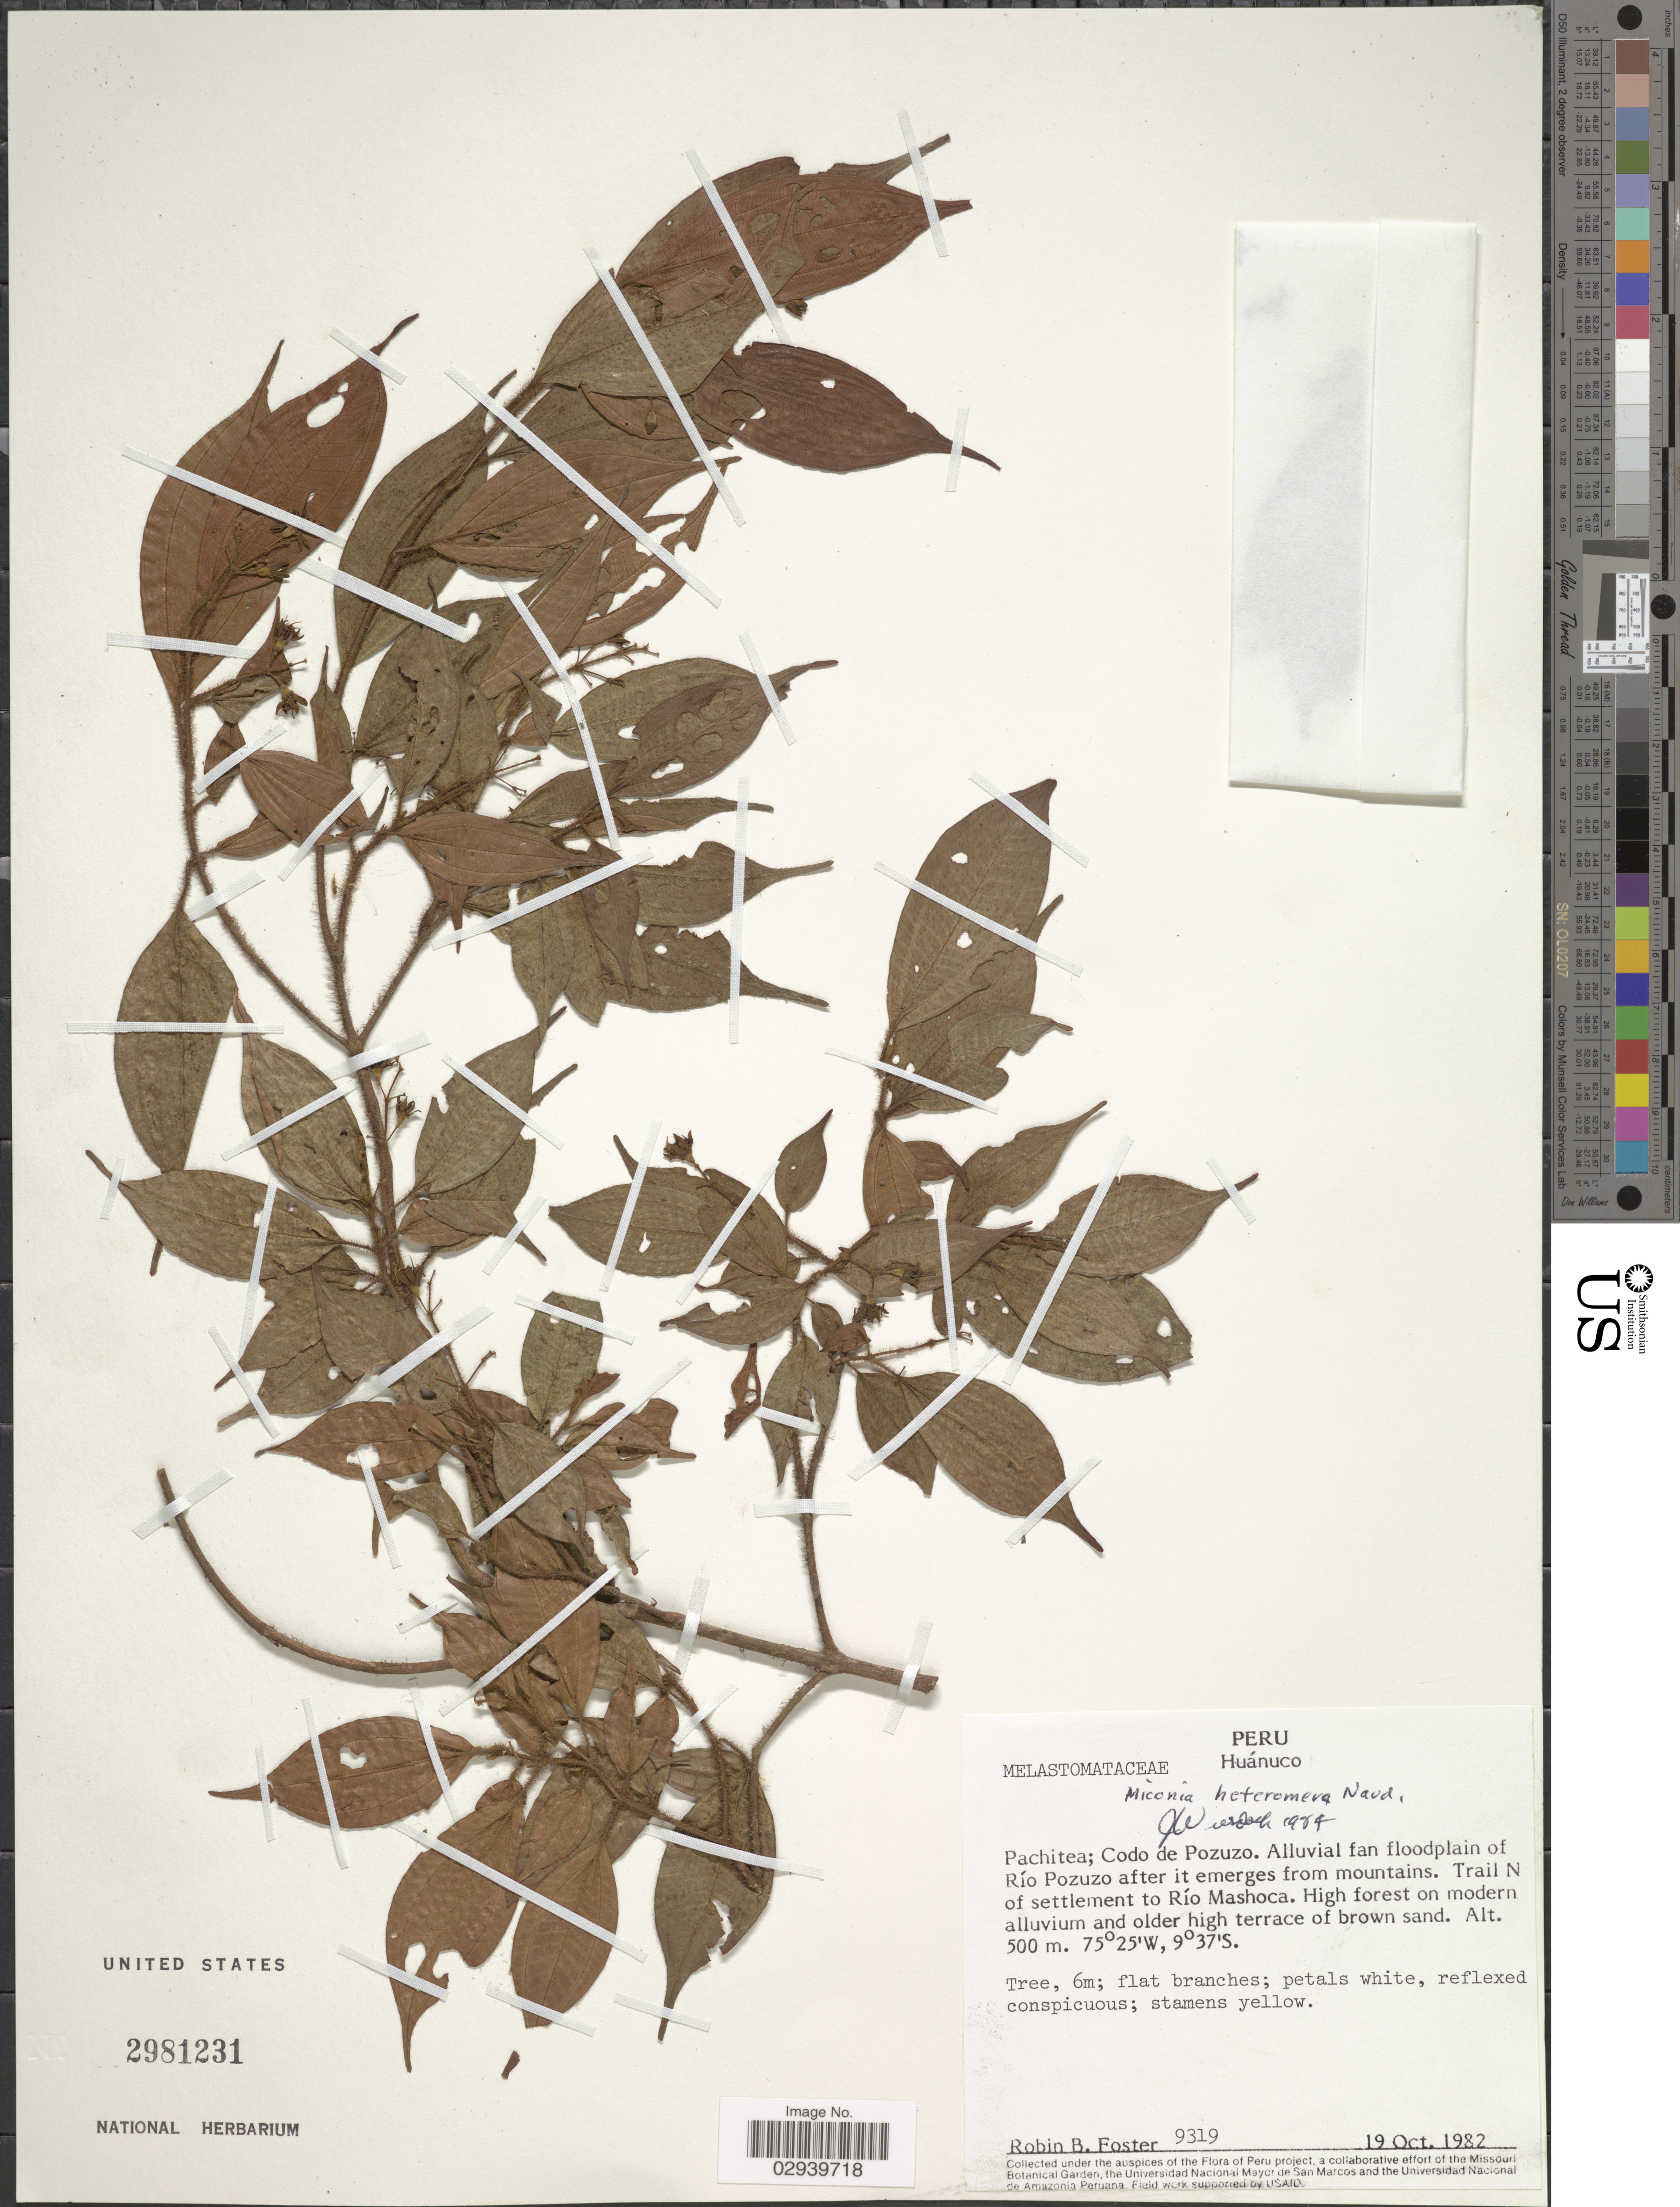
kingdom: Plantae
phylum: Tracheophyta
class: Magnoliopsida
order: Myrtales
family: Melastomataceae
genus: Miconia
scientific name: Miconia heteromera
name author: Naudin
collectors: R. B. Foster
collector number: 9319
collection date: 1982-10-19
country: Peru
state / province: Huánuco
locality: Pachitea; Codo de Pozuzo. Alluvial fan floodplain of Río Pozuzo after it emerges from mountains. Trail N of settlement to Río Mashoca.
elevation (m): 500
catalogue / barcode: US 2981231